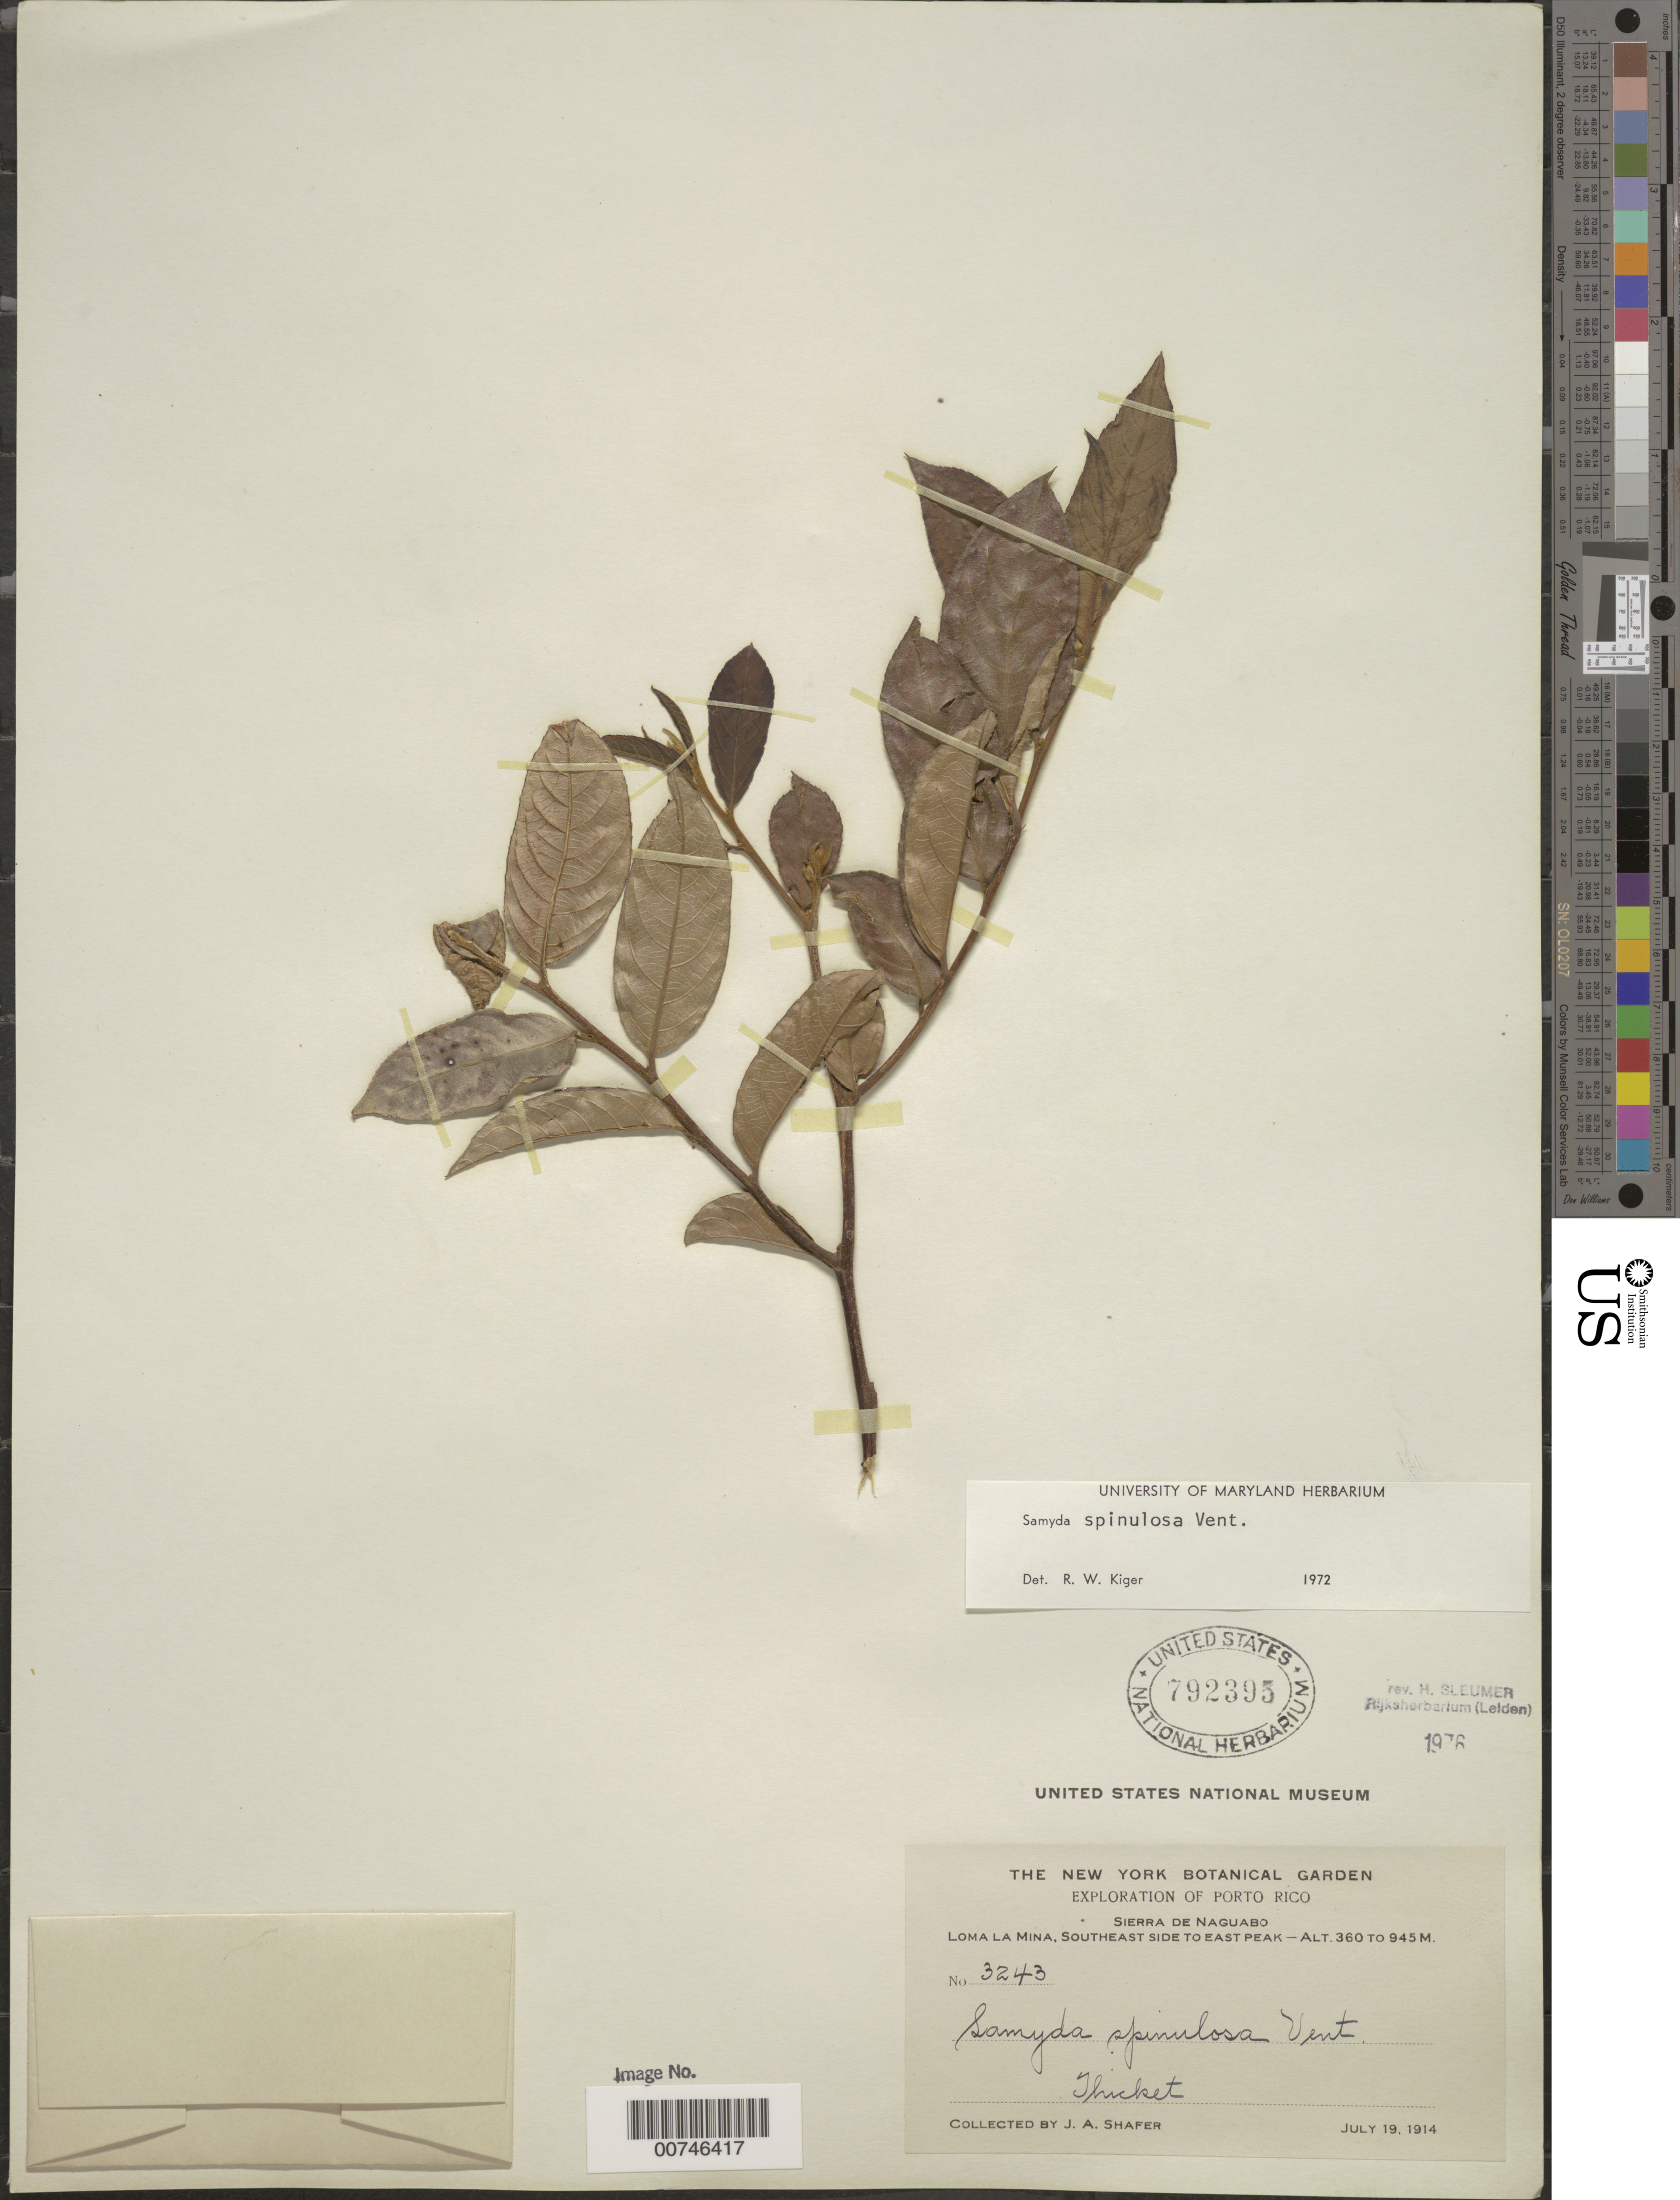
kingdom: Plantae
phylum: Tracheophyta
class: Magnoliopsida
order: Malpighiales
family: Salicaceae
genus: Casearia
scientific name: Casearia spinulosa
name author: (Vent.) T. Samar. & M.H. Alford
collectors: J. A. Shafer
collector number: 3243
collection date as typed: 19 Jul 1914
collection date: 1914-07-19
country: Puerto Rico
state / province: Naguabo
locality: Sierra de Naguabo, Loma La Mina, southeast to east Peak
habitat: Thicket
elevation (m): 360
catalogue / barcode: US 792395